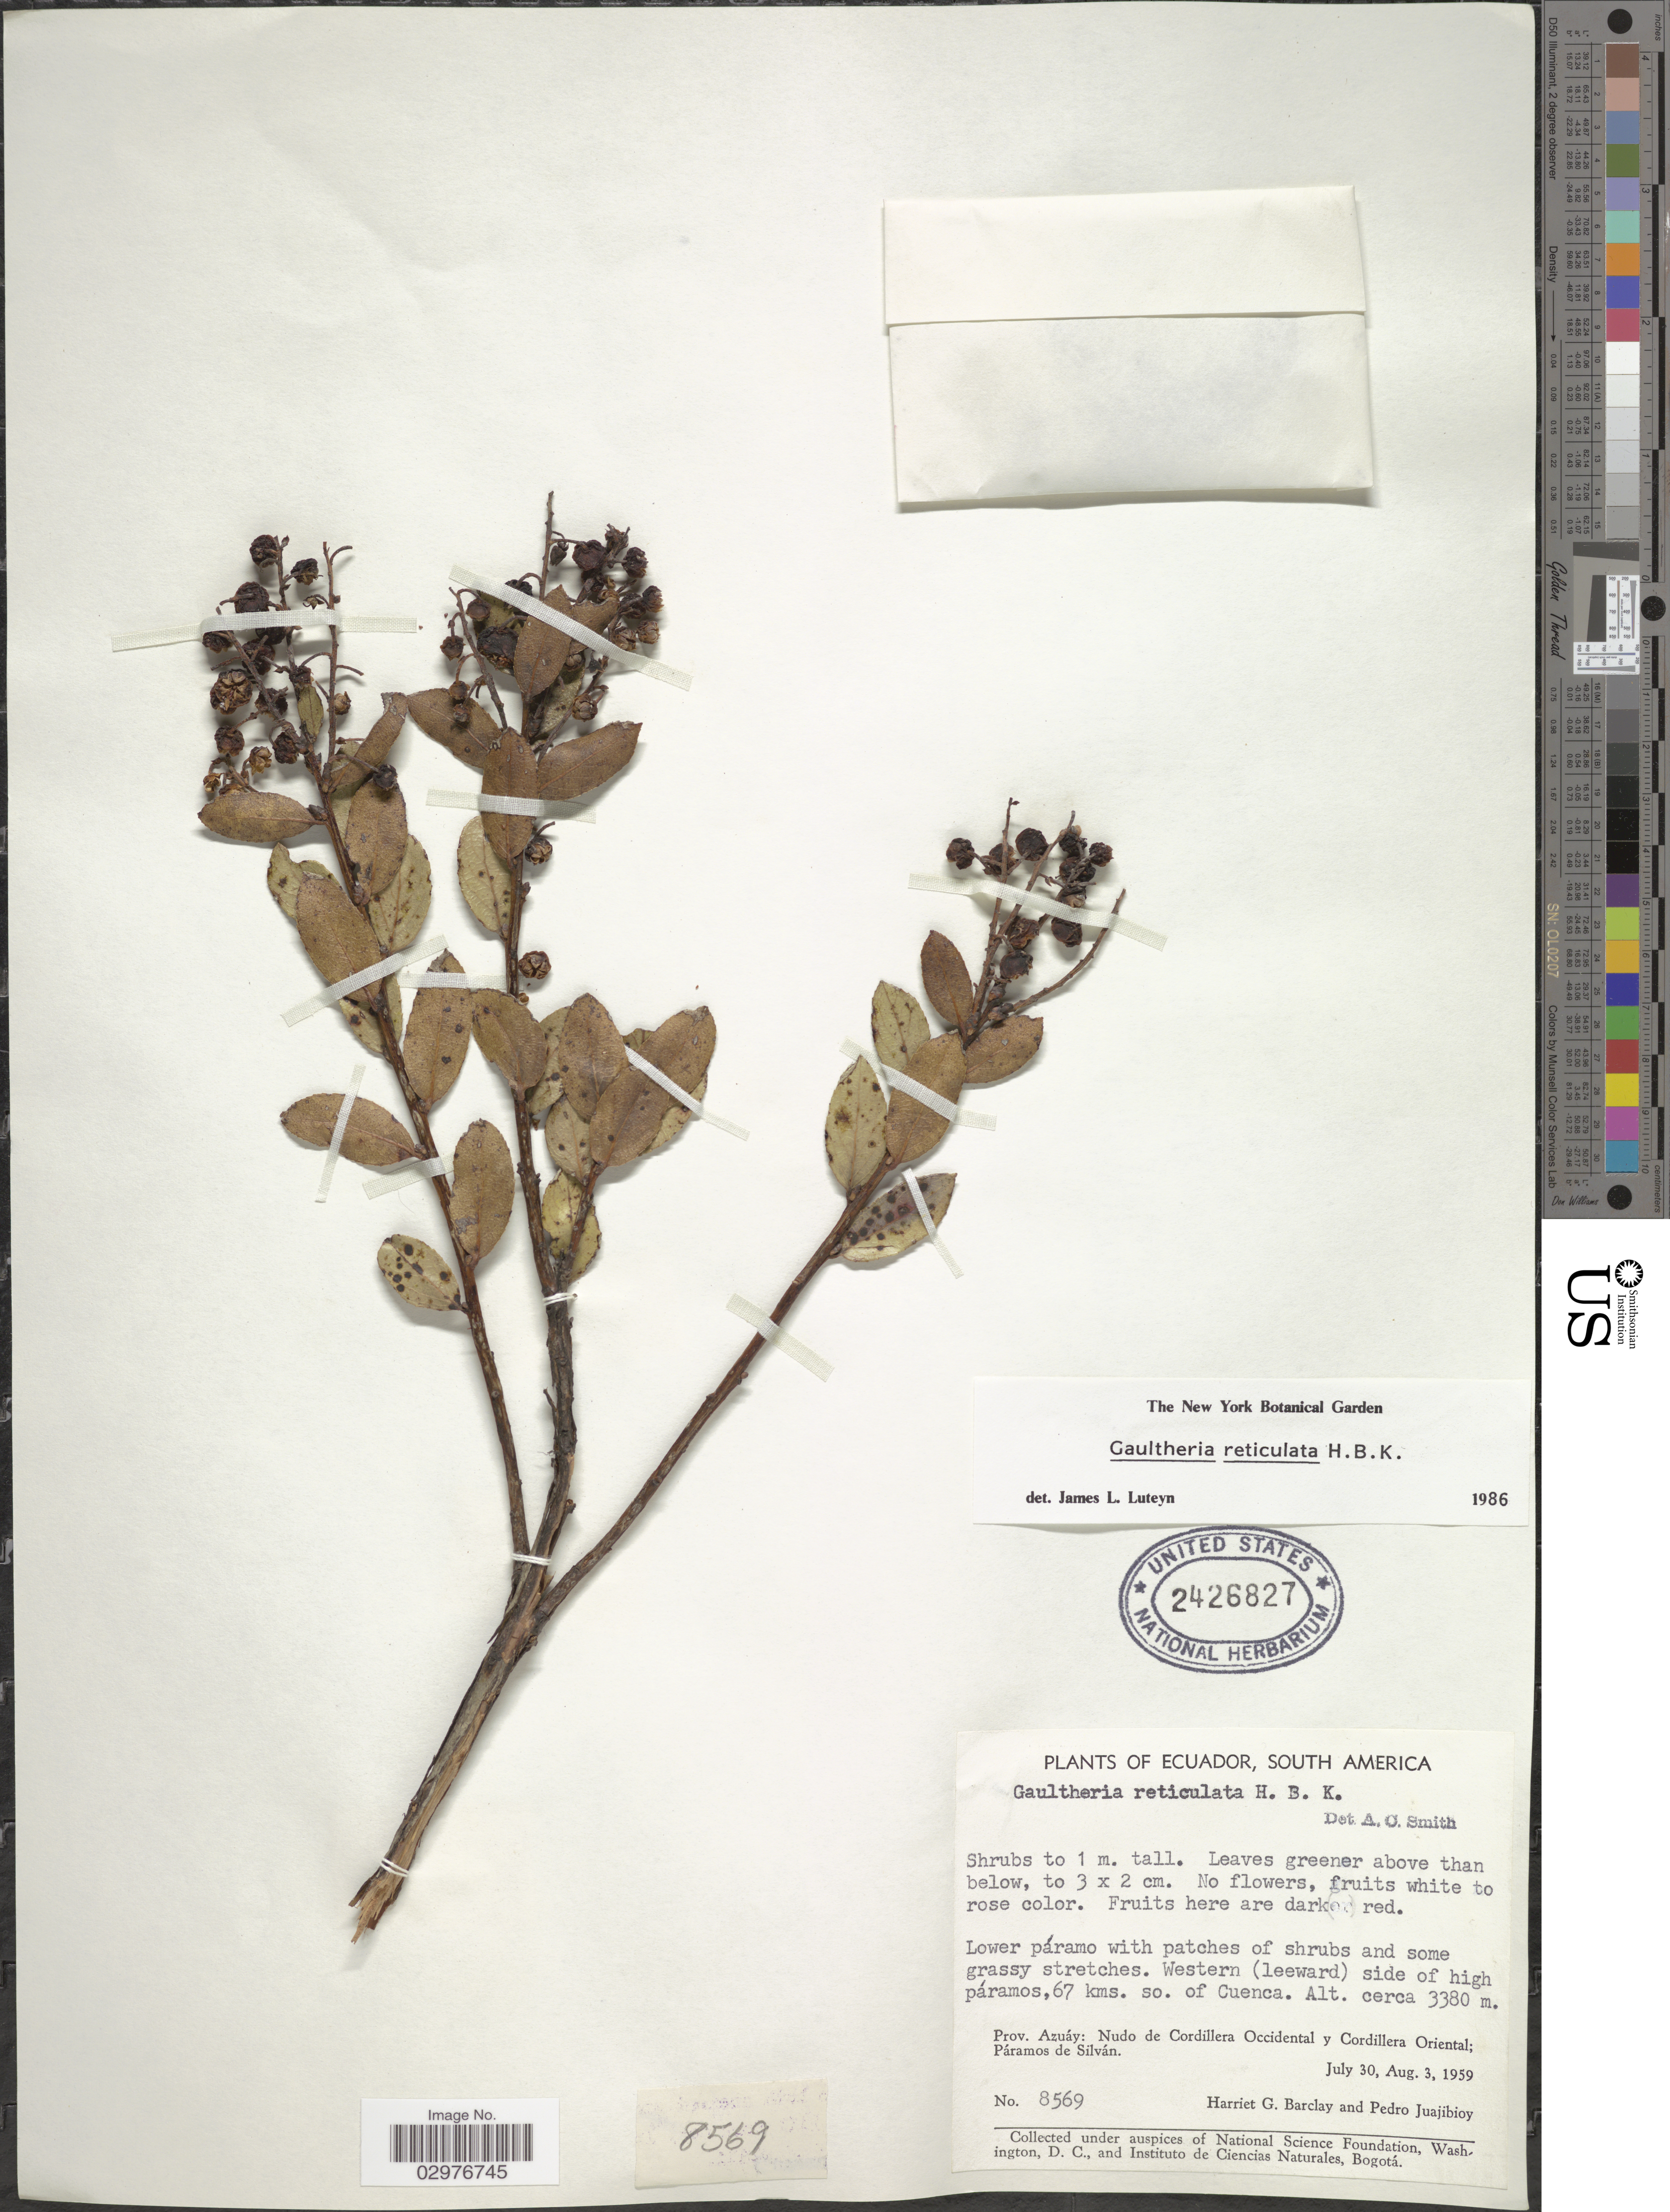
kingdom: Plantae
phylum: Tracheophyta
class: Magnoliopsida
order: Ericales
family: Ericaceae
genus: Gaultheria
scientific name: Gaultheria reticulata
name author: Kunth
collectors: H. G. Barclay & P. Juajibioy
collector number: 8569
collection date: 1959-07-30/1959-08-03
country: Ecuador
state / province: Azuay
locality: Western (leeward) side of high páramos, 67 kms. so. of Cuenca. Prov. Azuáy: Nudo de Cordillera Occidental y Cordillera Oriental; Páramos de Silván.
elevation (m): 3380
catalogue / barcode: US 2426827